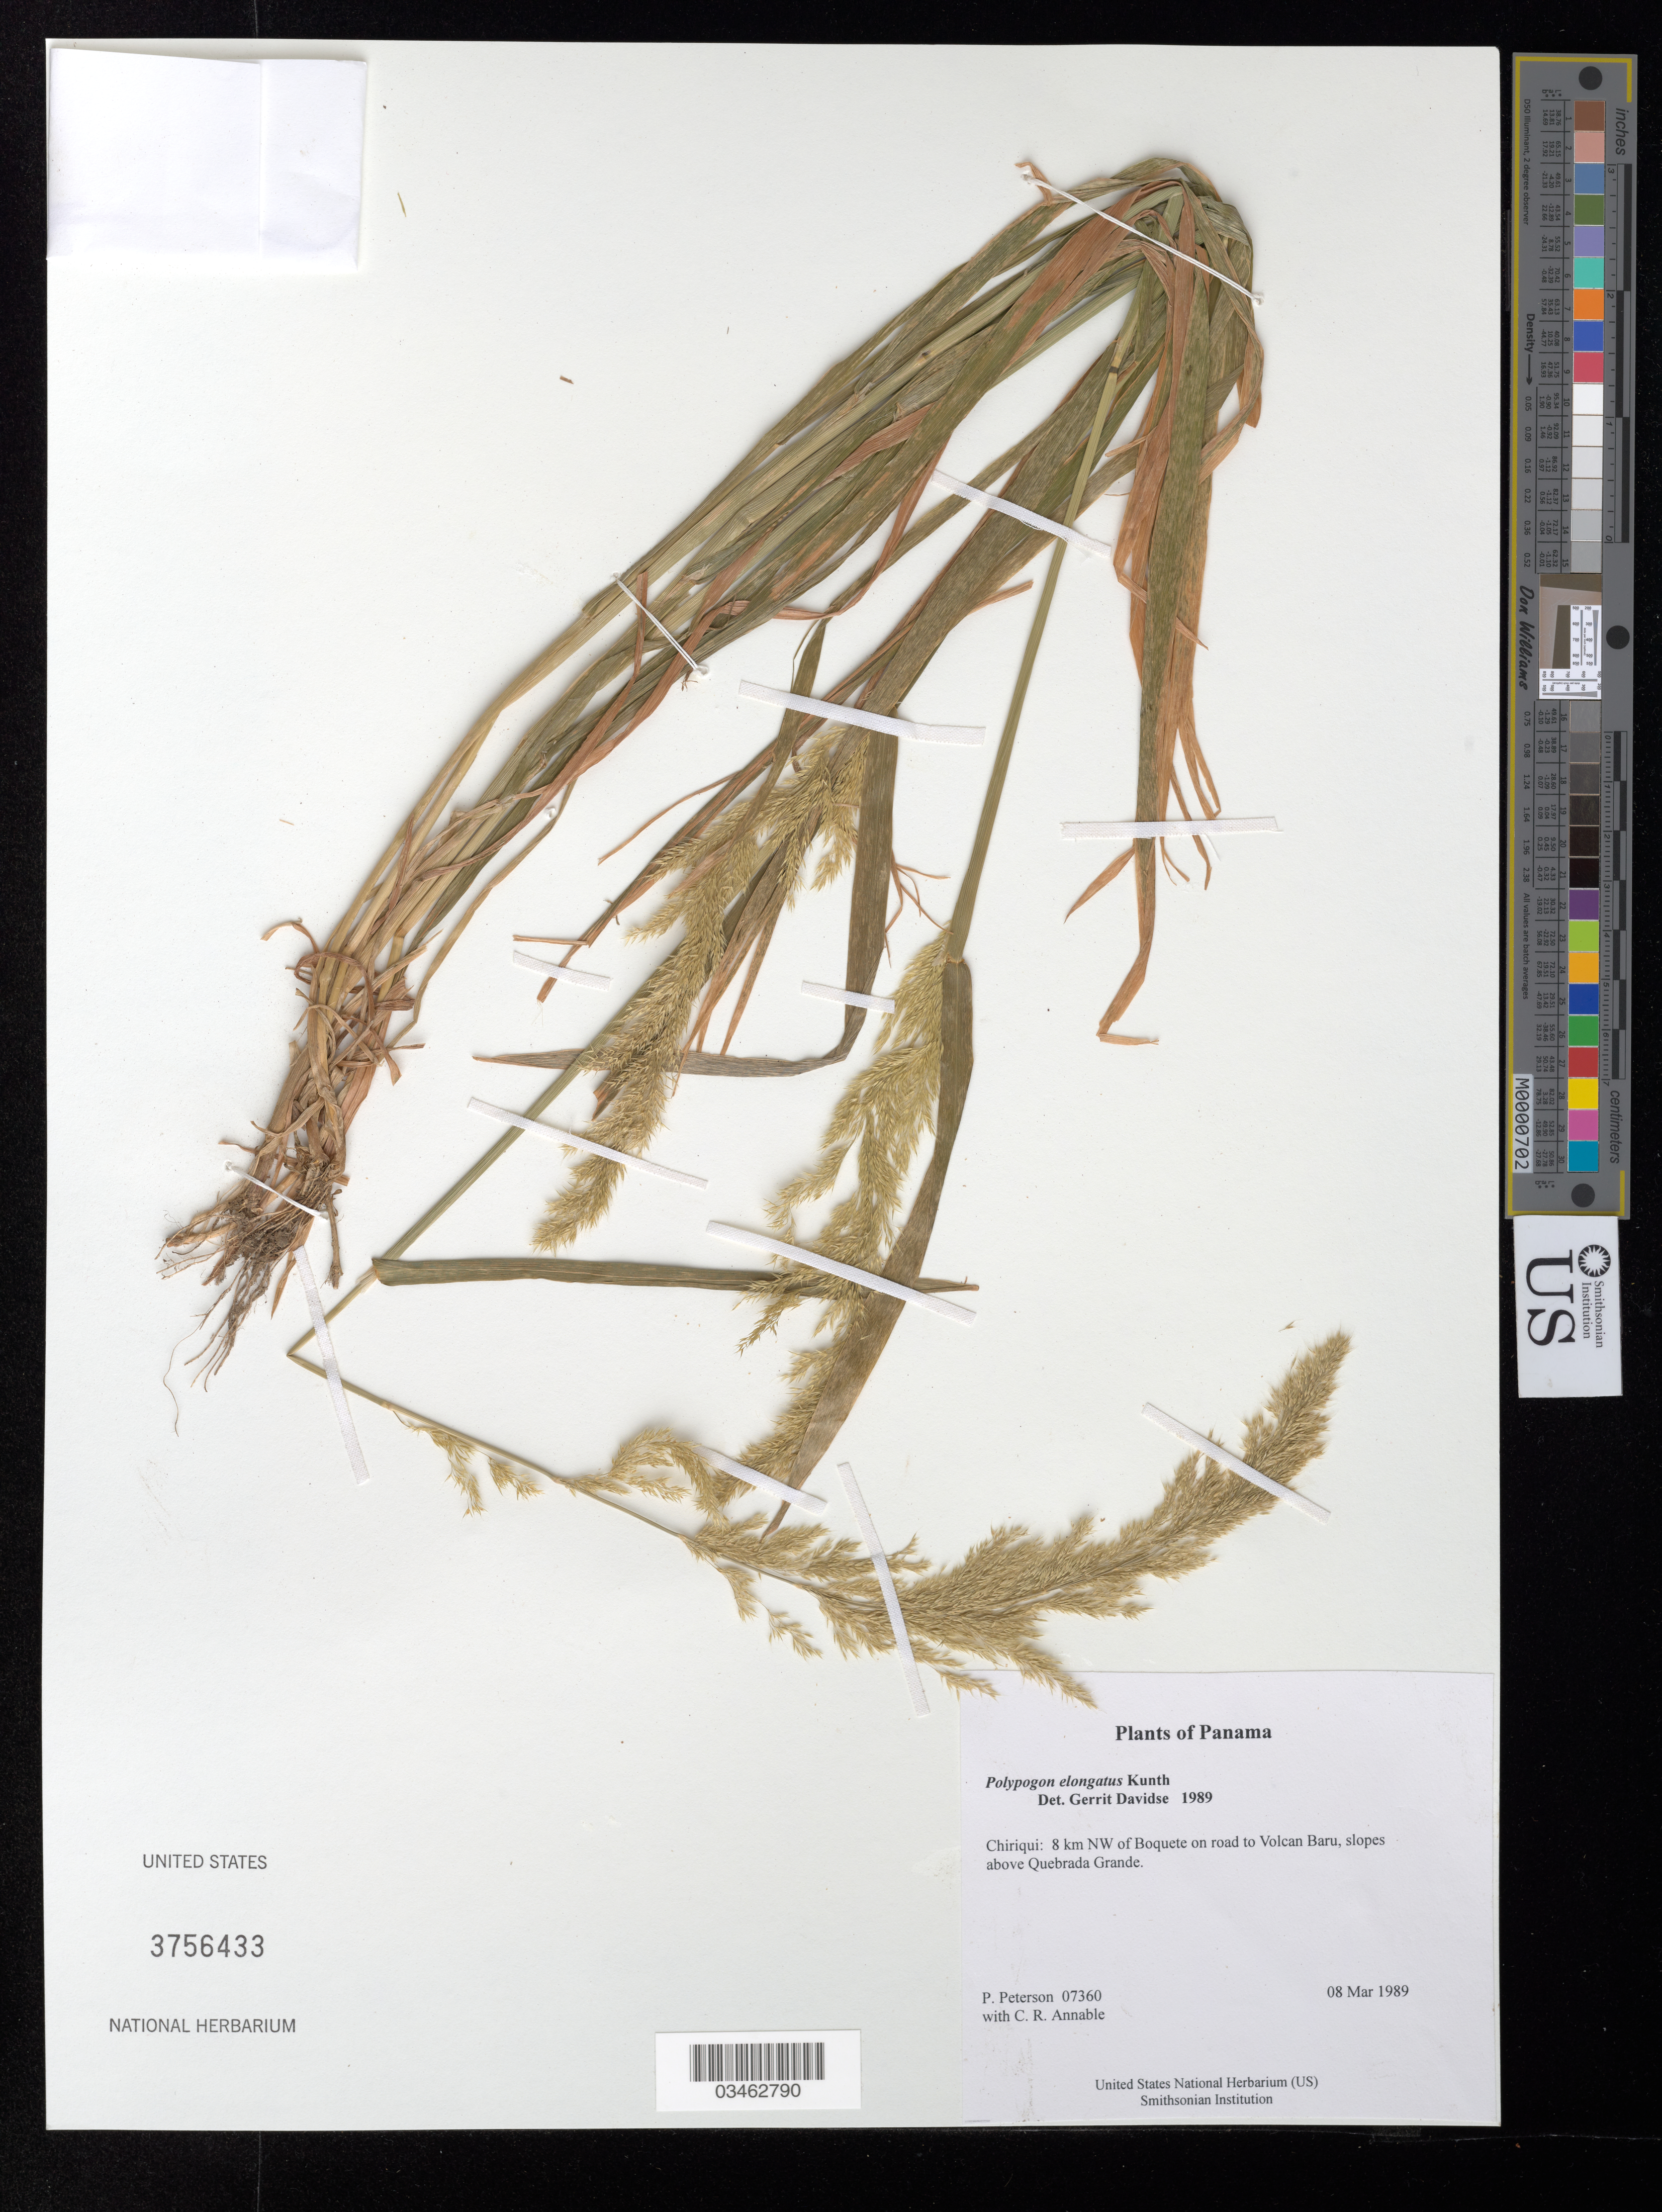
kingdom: Plantae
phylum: Tracheophyta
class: Liliopsida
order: Poales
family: Poaceae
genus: Polypogon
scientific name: Polypogon elongatus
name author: Kunth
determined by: Davidse, Gerrit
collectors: P. M. Peterson & C. R. Annable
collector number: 07360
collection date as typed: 08 Mar 1989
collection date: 1989-03-08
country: Panama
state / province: Chiriqui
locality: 8 km NW of Boquete on road to Volcan Baru, slopes above Quebrada Grande.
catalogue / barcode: US 3756433